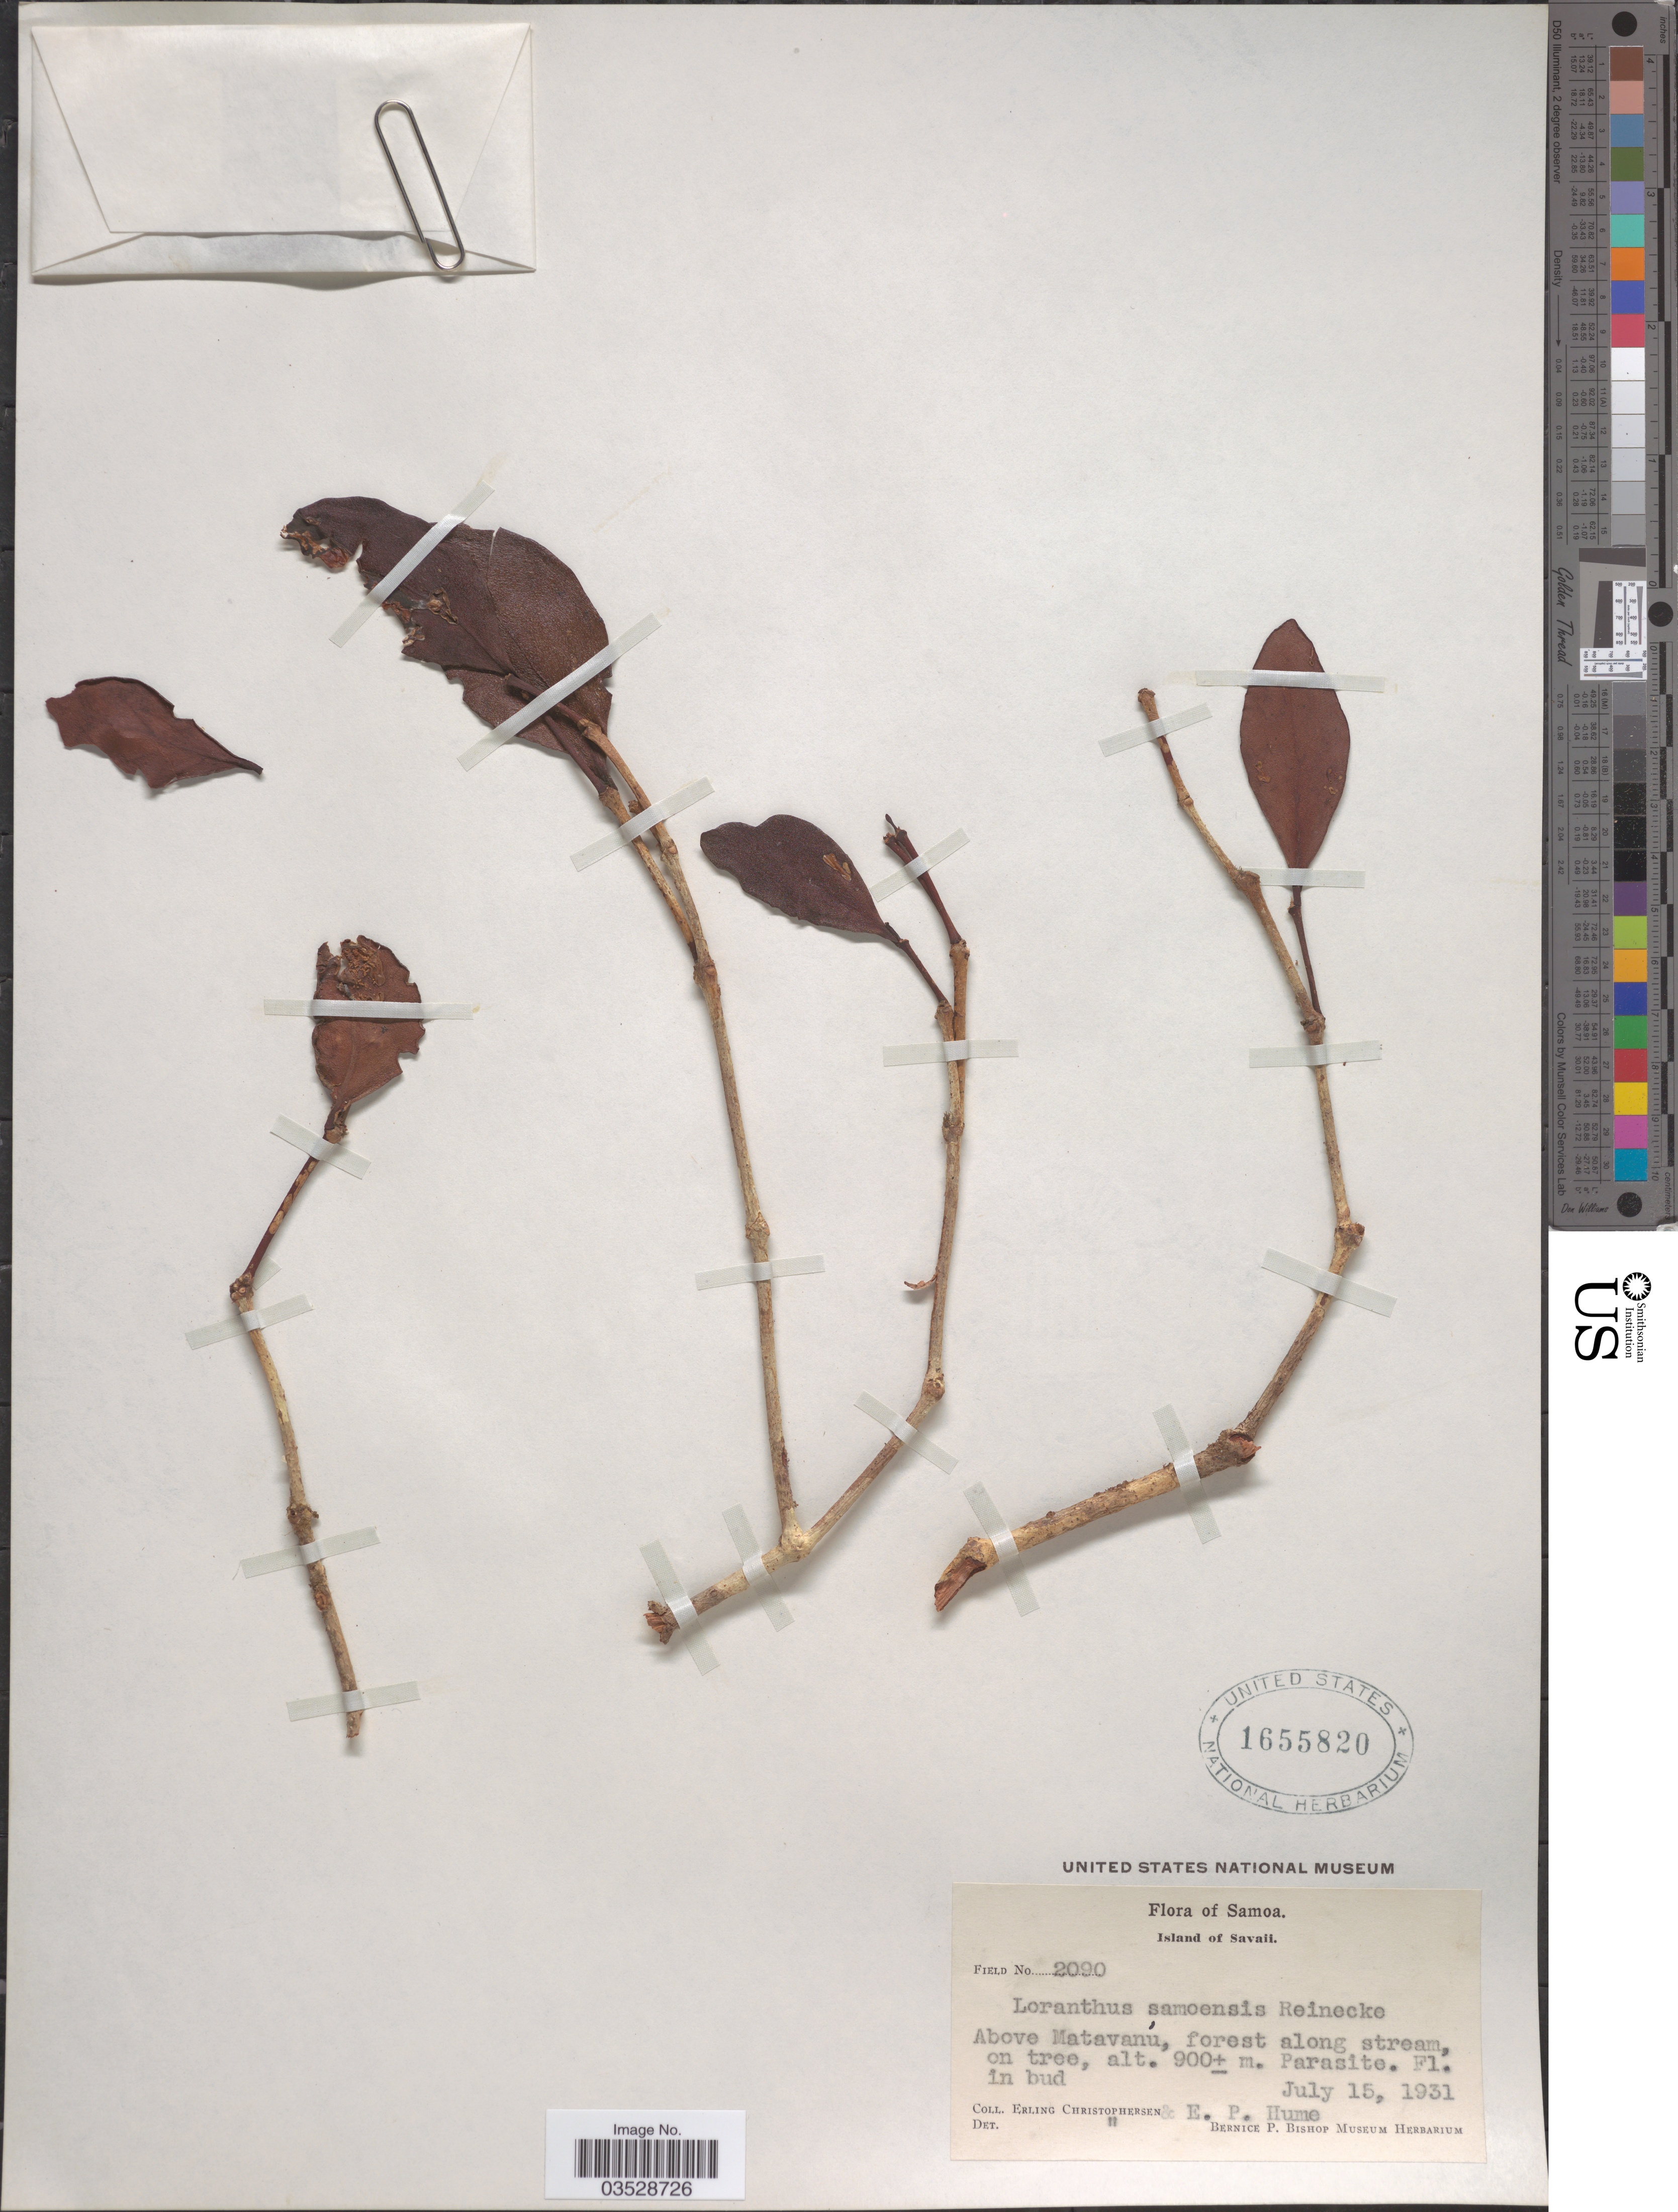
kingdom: Plantae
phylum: Tracheophyta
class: Magnoliopsida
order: Santalales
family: Loranthaceae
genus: Amyema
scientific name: Amyema artensis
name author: Danser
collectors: E. Christophersen & E. P. Hume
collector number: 2090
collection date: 1931-07-15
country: Samoa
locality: Samoa. Island of Savaii. Above Matavanu, forest along stream.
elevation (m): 900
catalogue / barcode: US 1655820